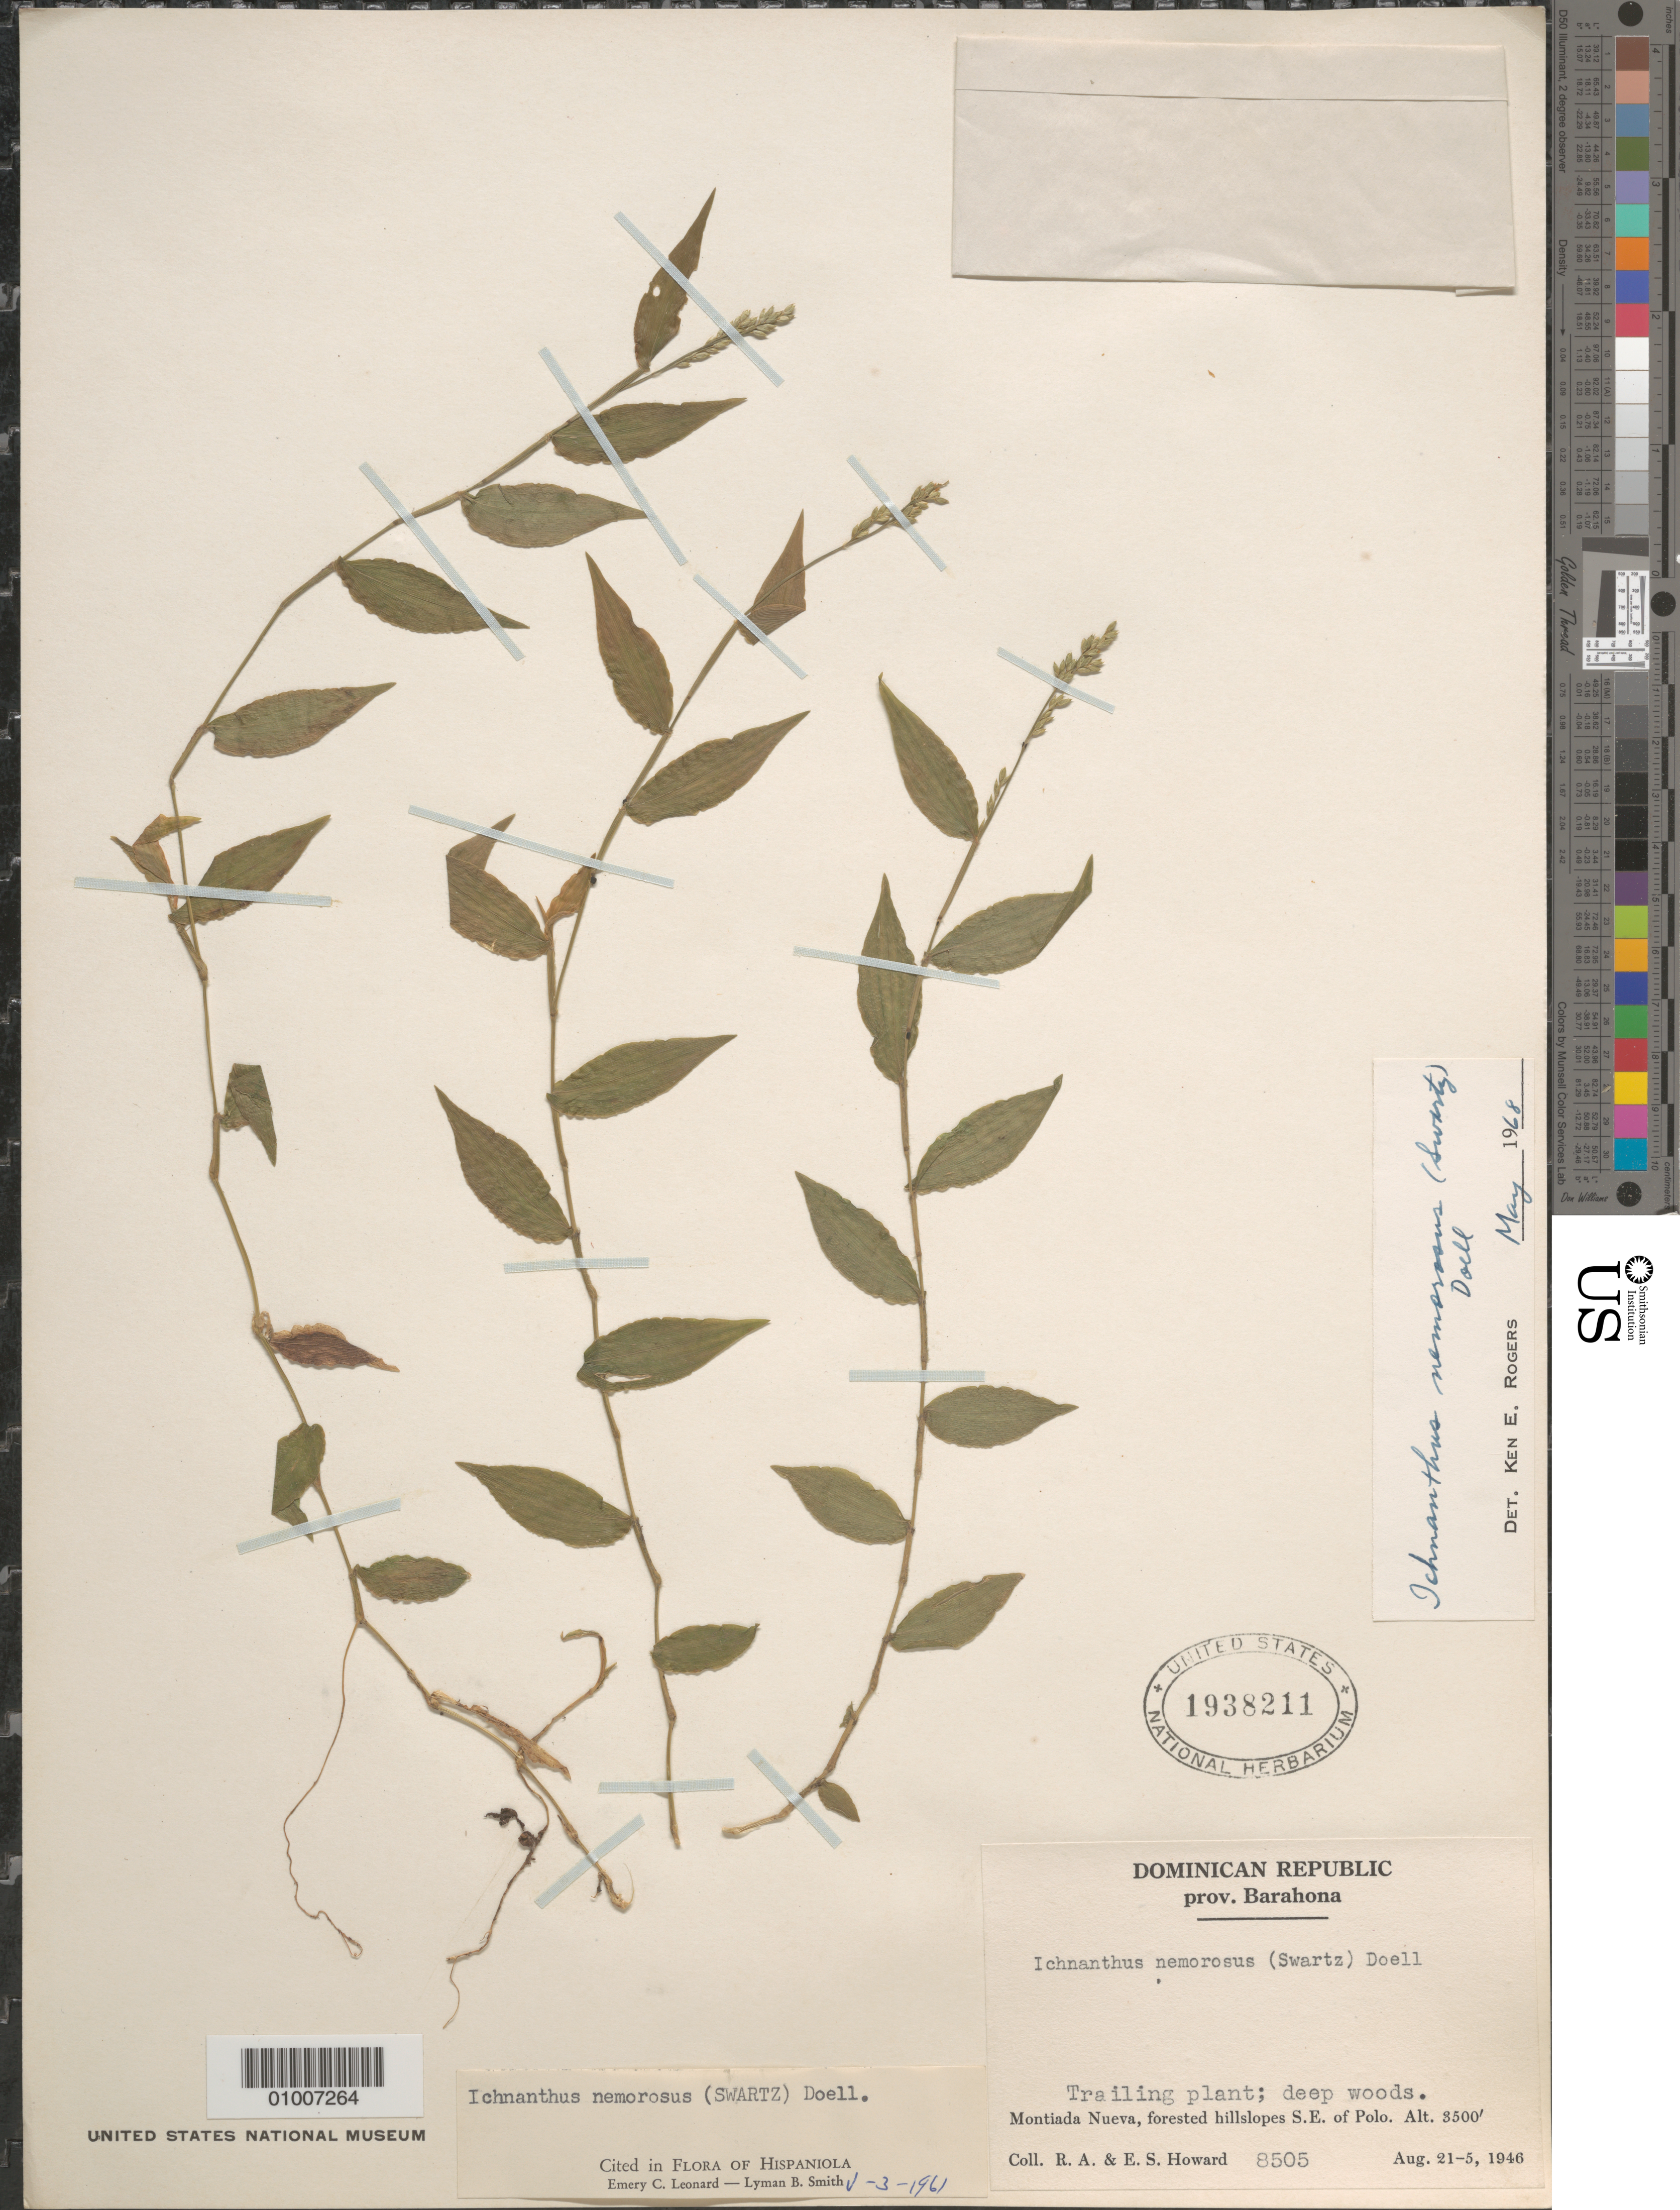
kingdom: Plantae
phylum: Tracheophyta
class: Liliopsida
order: Poales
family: Poaceae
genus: Ichnanthus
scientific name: Ichnanthus calvescens var. calvescens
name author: (Nees ex Trin.) Döll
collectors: R. A. Howard & E. S. Howard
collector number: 8505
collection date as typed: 21 Aug 1946 to 25 Aug 1946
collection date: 1946-08-21/1946-08-25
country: Dominican Republic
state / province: Barahona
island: Hispaniola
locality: Montiada Nueva, forested hillsloped SE of Polo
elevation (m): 3500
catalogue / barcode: US 1938211